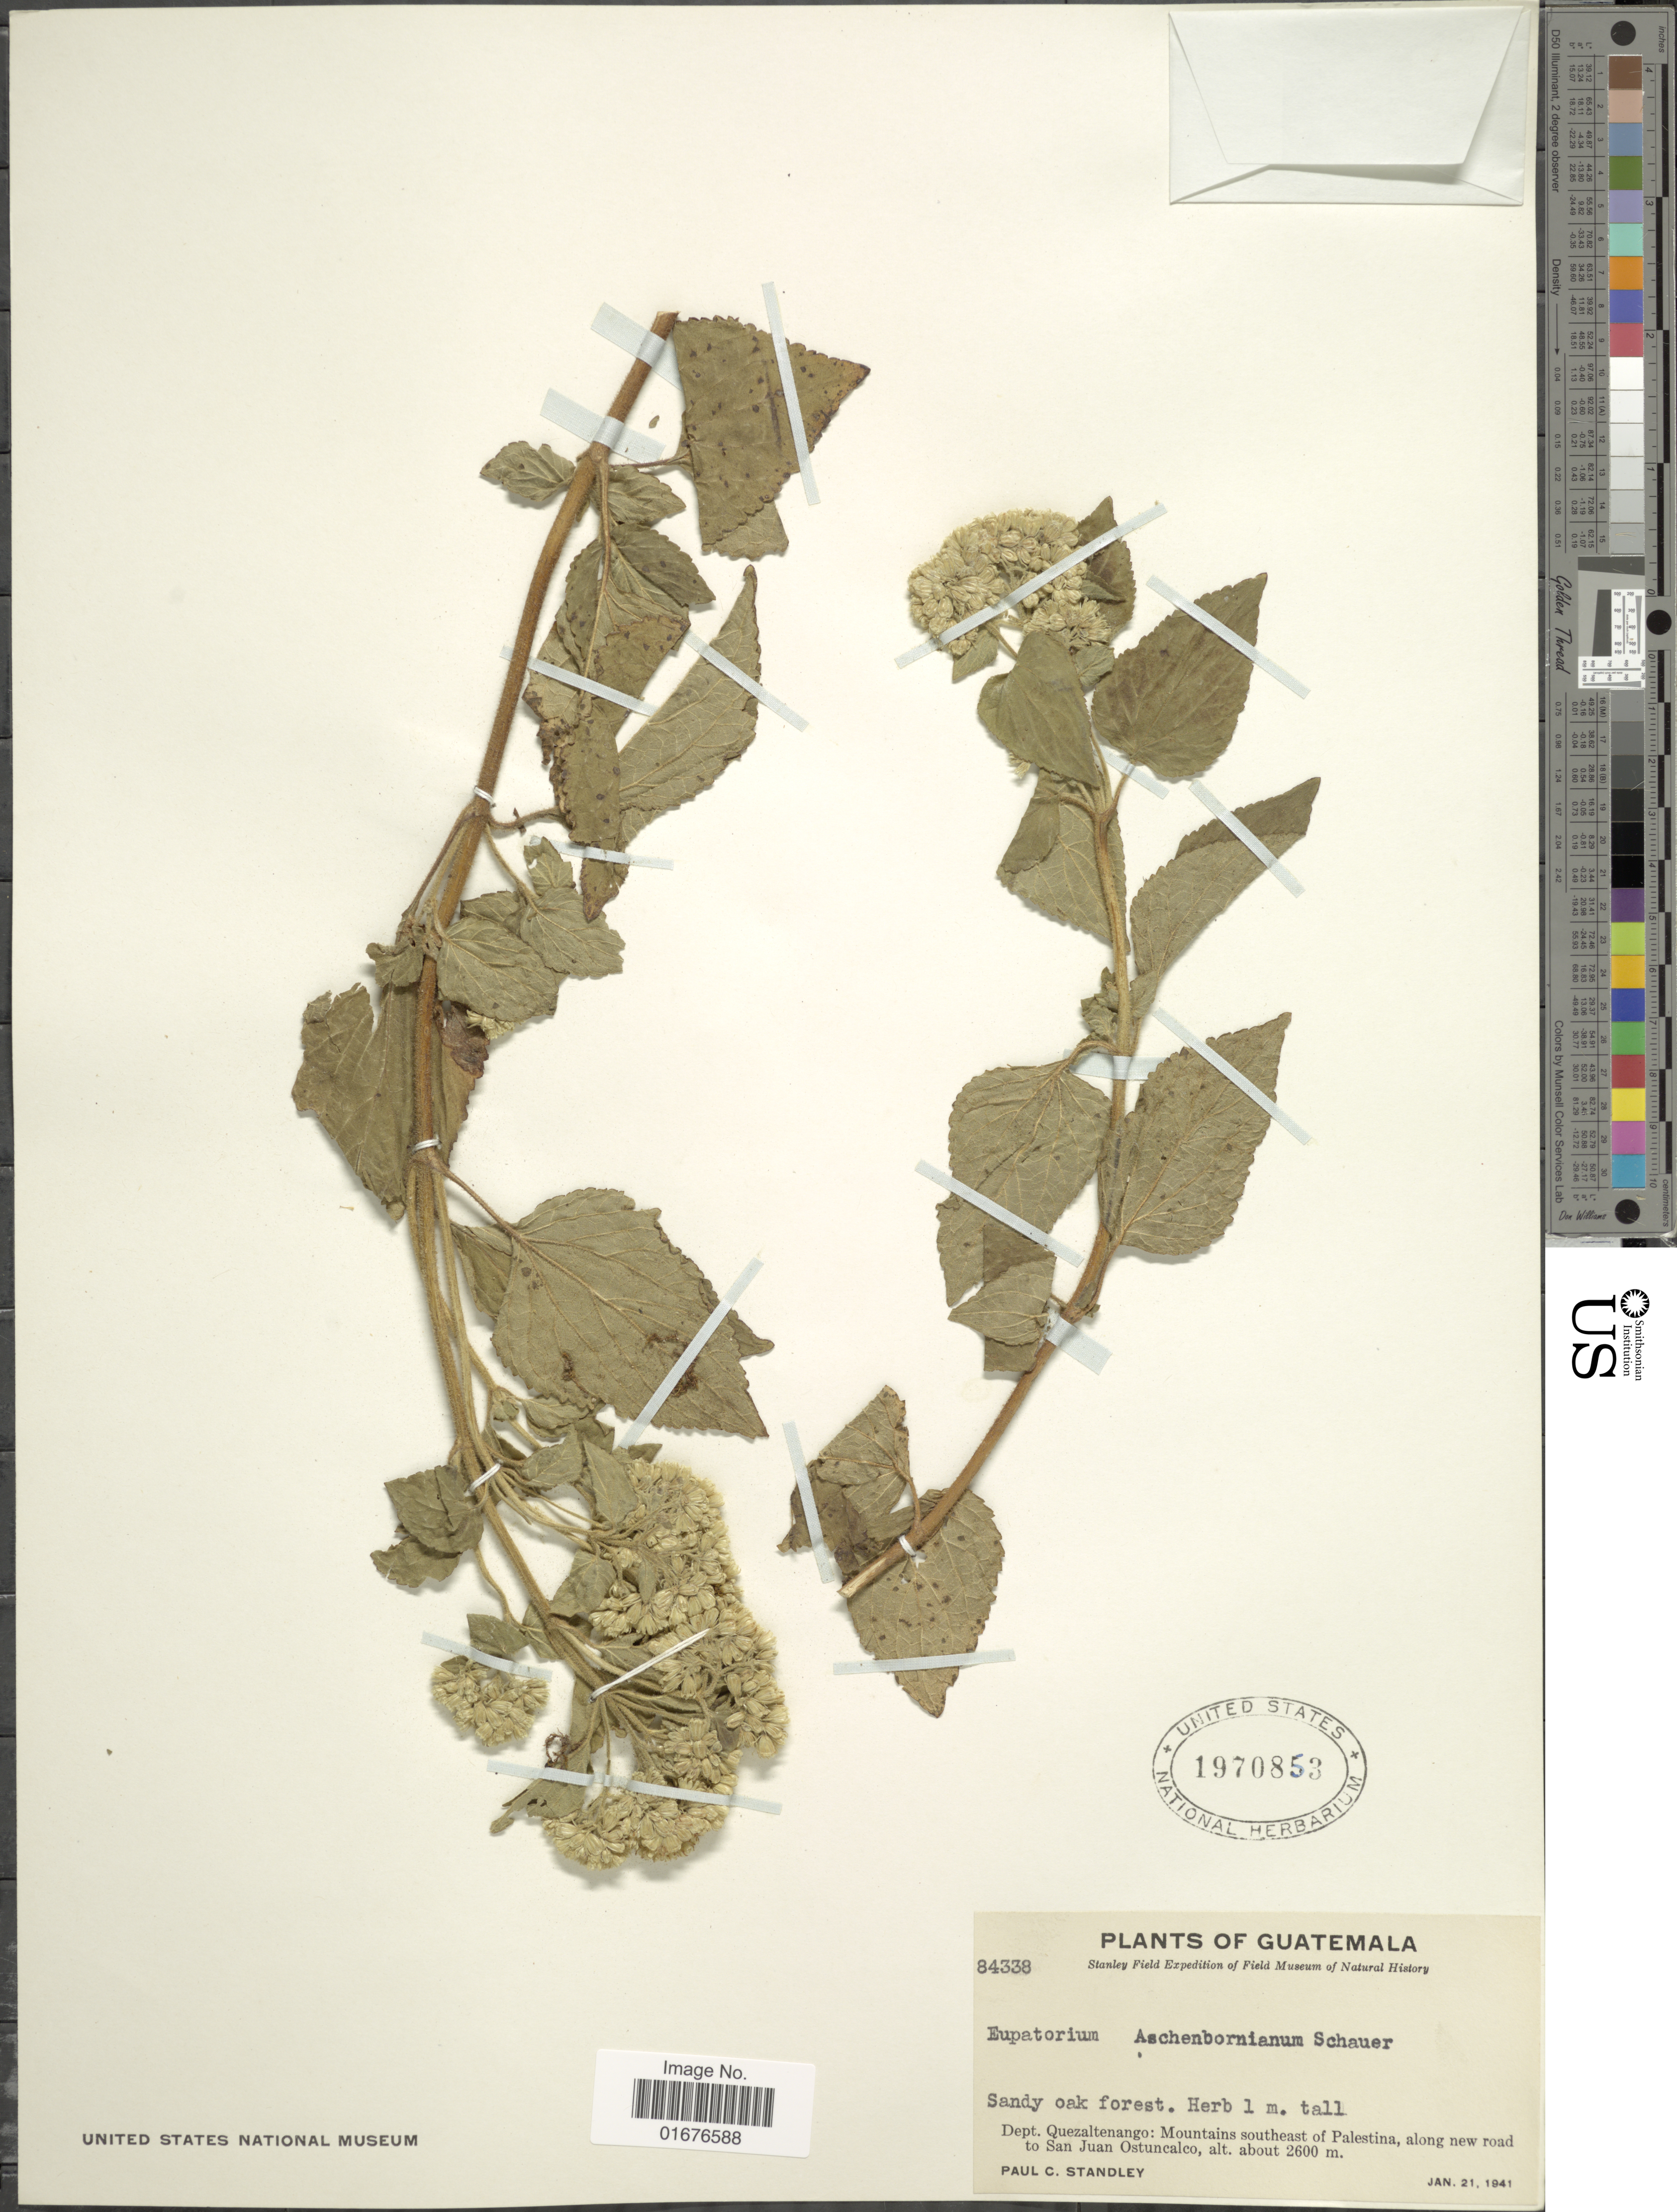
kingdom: Plantae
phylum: Tracheophyta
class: Magnoliopsida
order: Asterales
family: Asteraceae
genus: Ageratina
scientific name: Ageratina pichinchensis var. bustamenta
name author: (DC.) R.M. King & H. Rob.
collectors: P. C. Standley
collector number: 84338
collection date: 1941-01-21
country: Guatemala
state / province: Quetzaltenango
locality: Sandy oak forest, mountains southeast of Palestina, along new road to San Juan Ostuncalco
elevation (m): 2600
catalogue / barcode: US 1970853